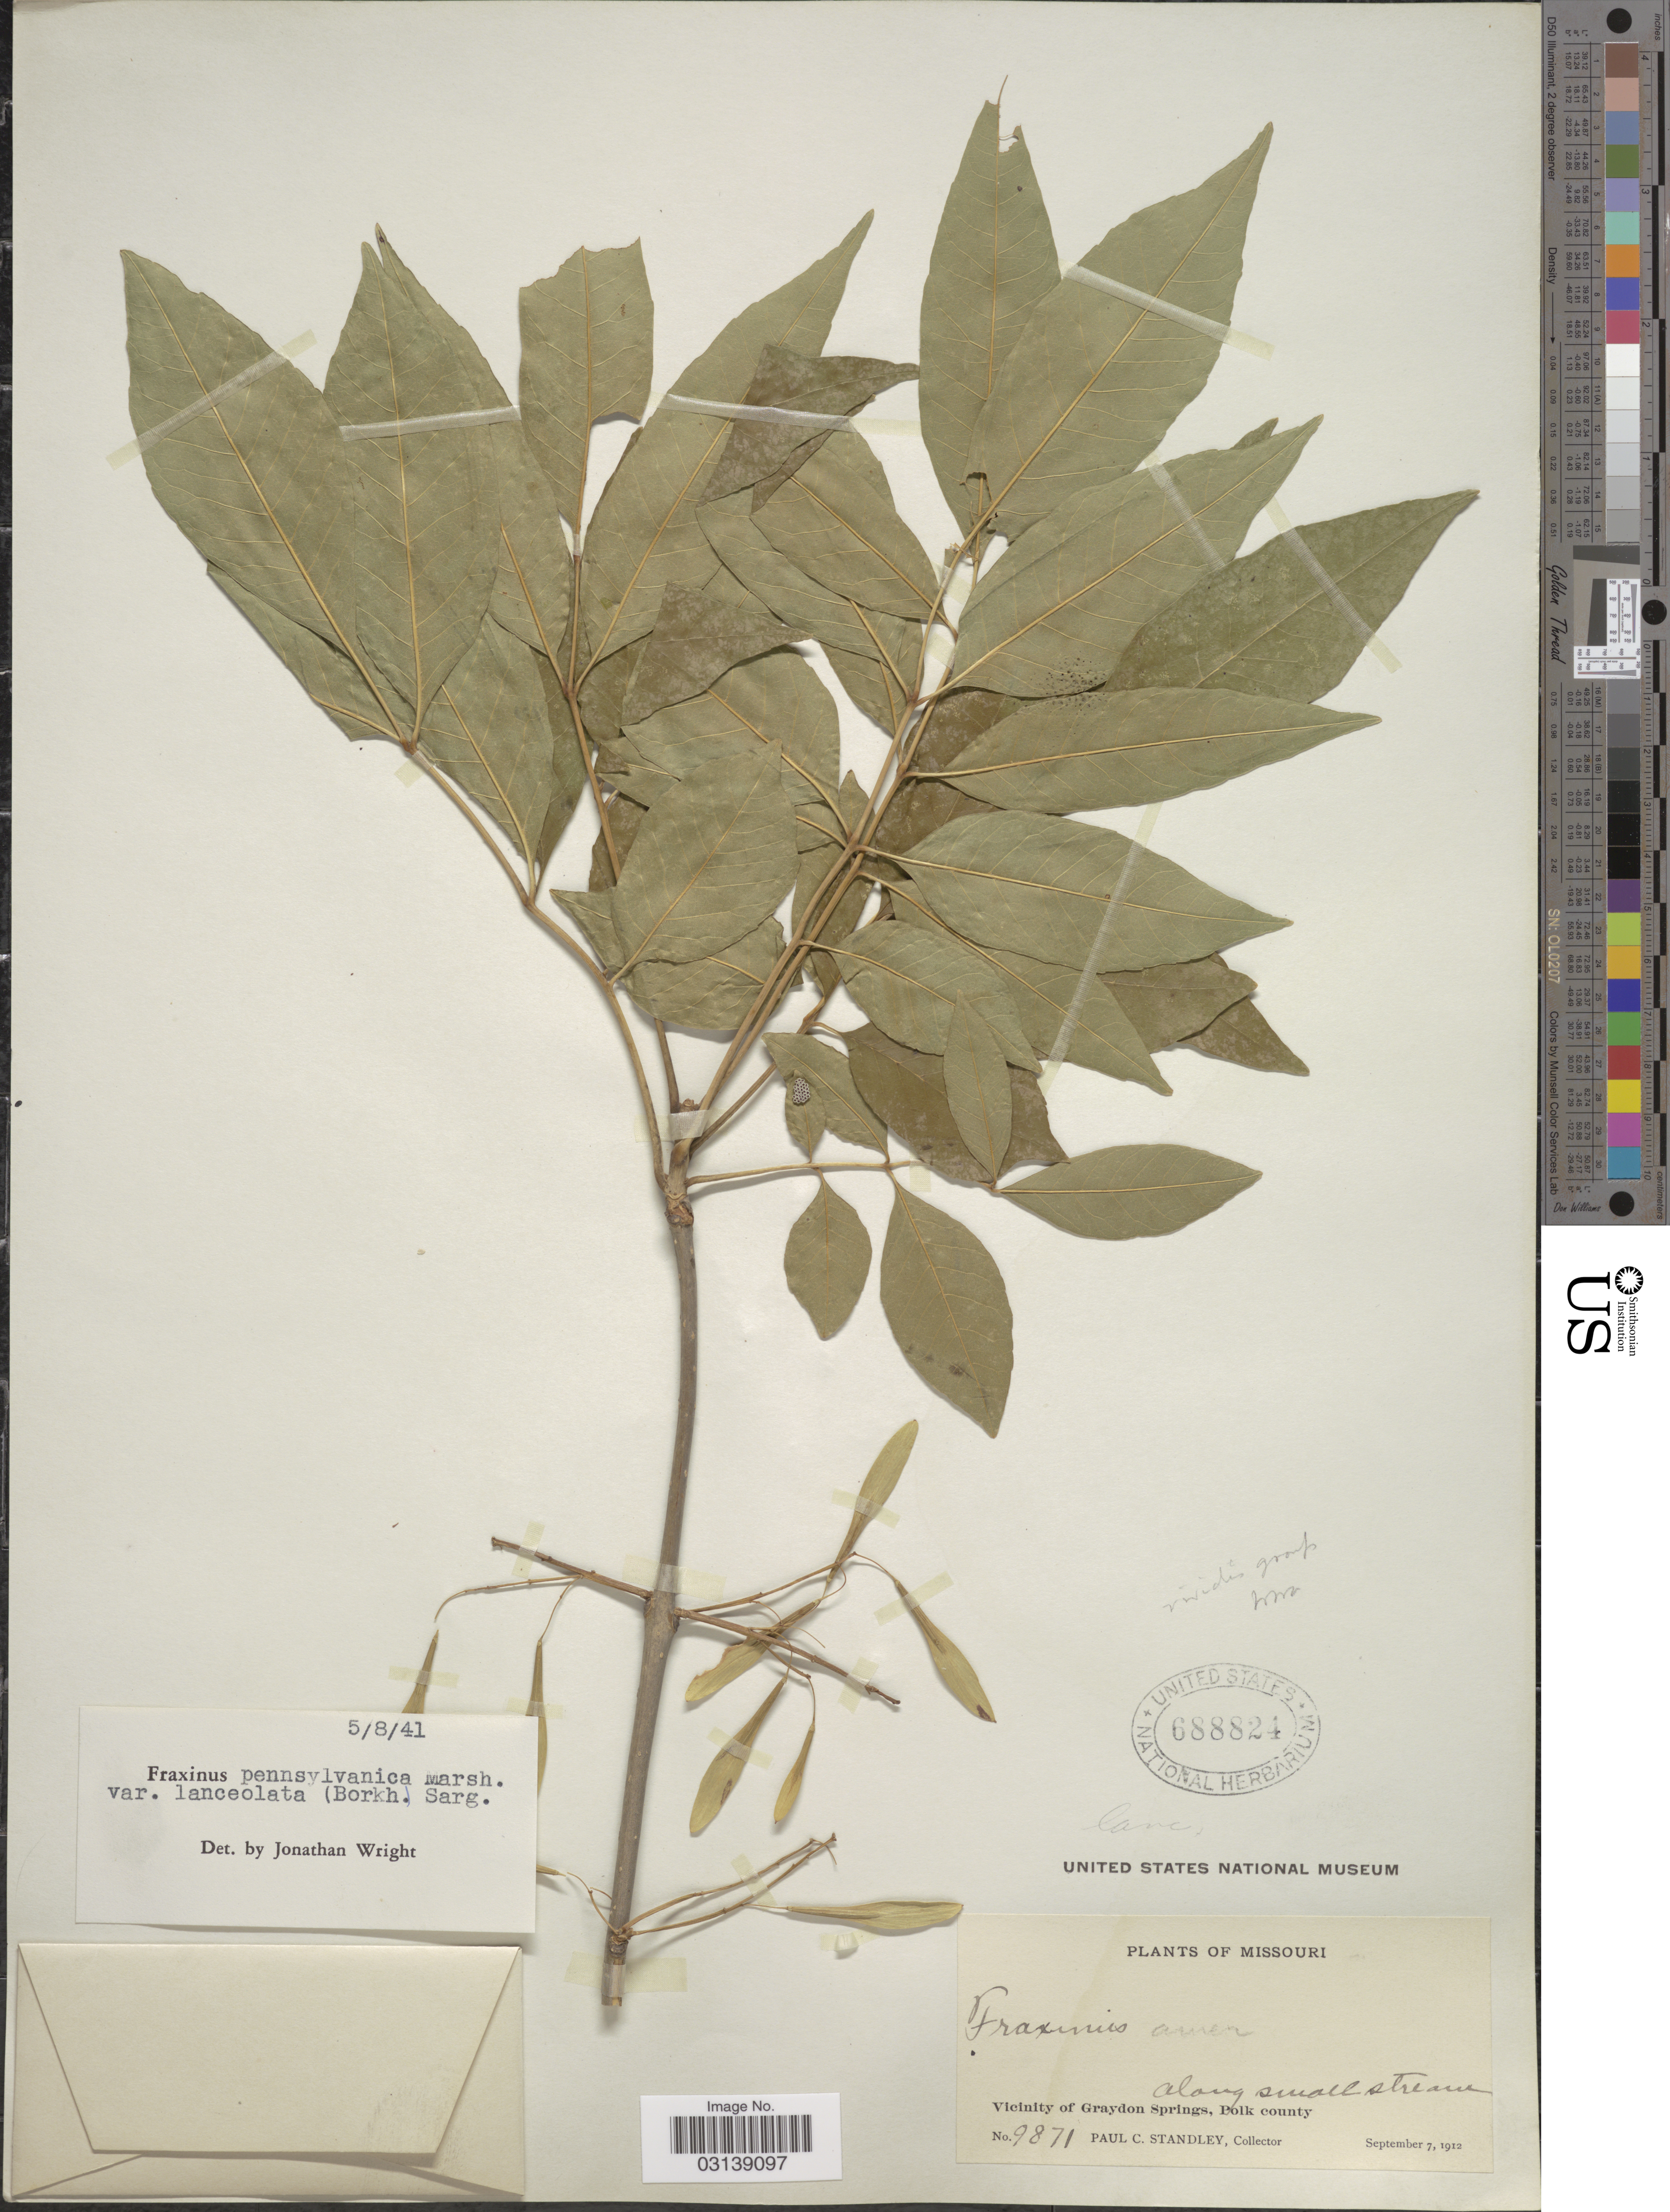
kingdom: Plantae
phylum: Tracheophyta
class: Magnoliopsida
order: Lamiales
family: Oleaceae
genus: Fraxinus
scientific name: Fraxinus pennsylvanica var. lanceolata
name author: Sarg.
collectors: P. C. Standley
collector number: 9871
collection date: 1912-09-07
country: United States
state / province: Missouri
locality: Vicinity of Graydon Springs, Polk county.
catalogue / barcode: US 688824